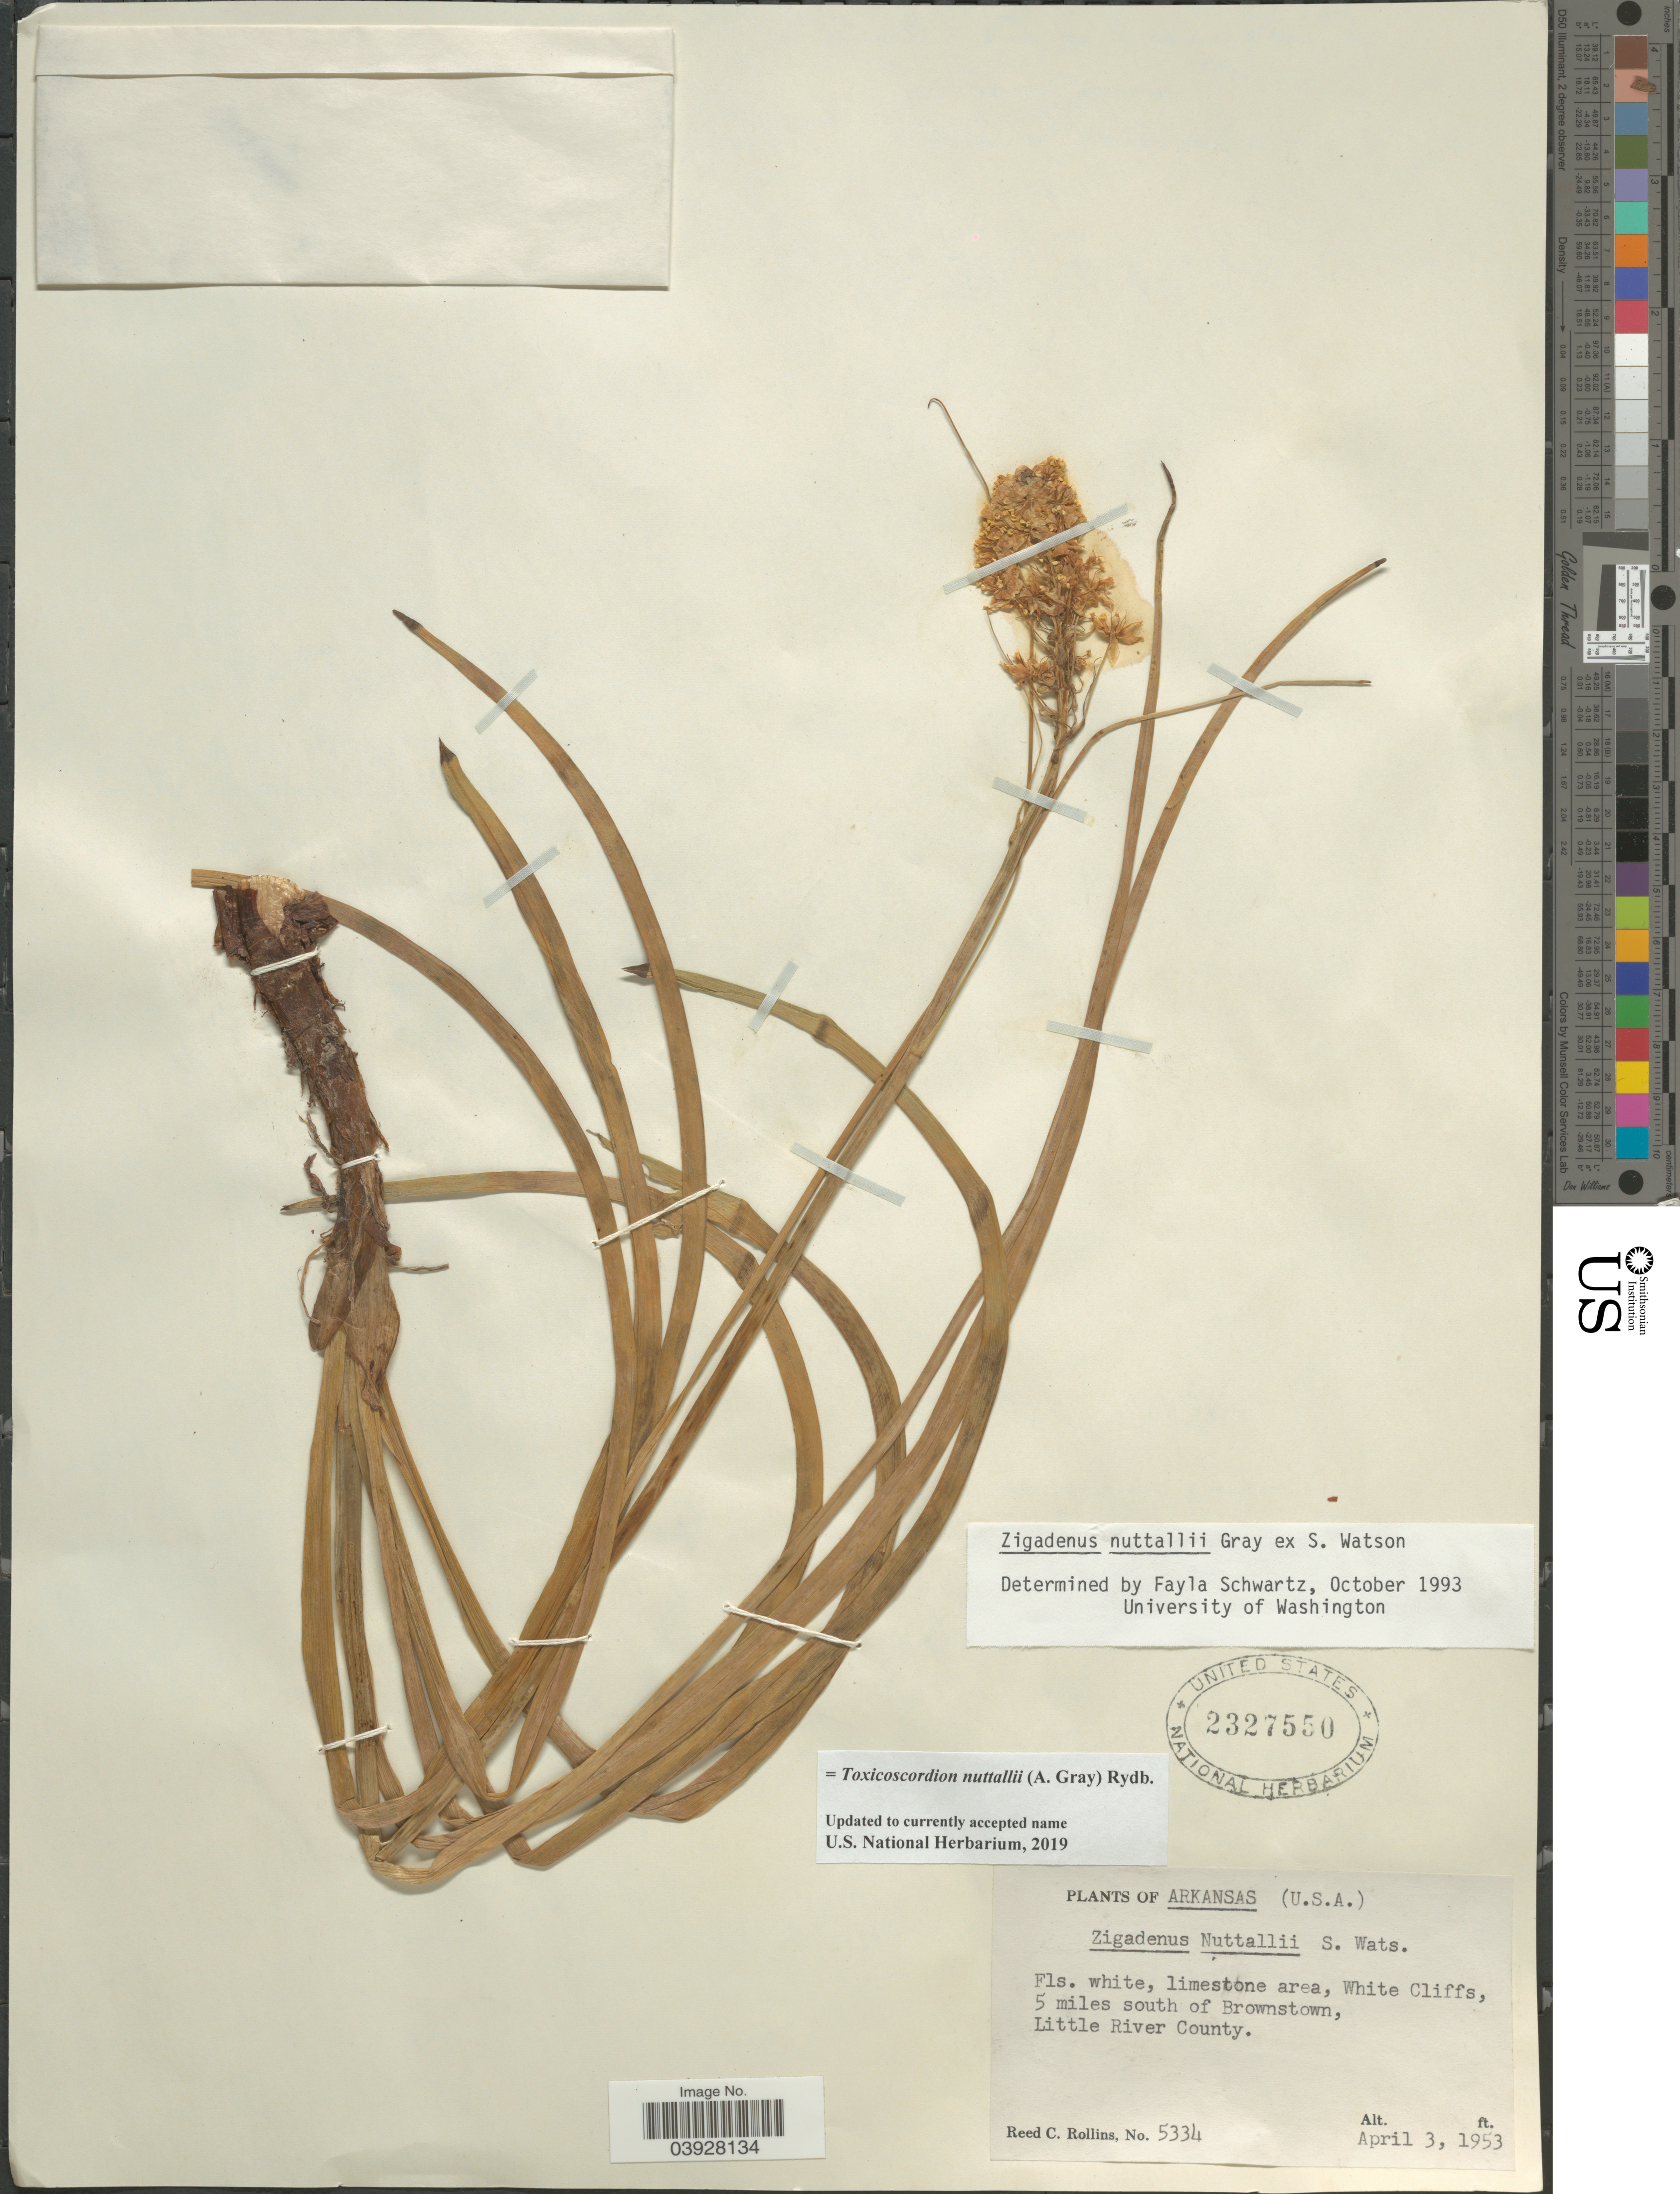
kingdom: Plantae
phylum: Tracheophyta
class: Liliopsida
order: Liliales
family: Melanthiaceae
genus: Toxicoscordion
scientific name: Toxicoscordion nuttallii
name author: (A. Gray) Rydb.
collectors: R. C. Rollins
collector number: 5334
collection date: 1953-04-03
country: United States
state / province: Arkansas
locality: White Cliffs, 5 miles south of Brownstown, Little River County.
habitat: limestone area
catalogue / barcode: US 2327550